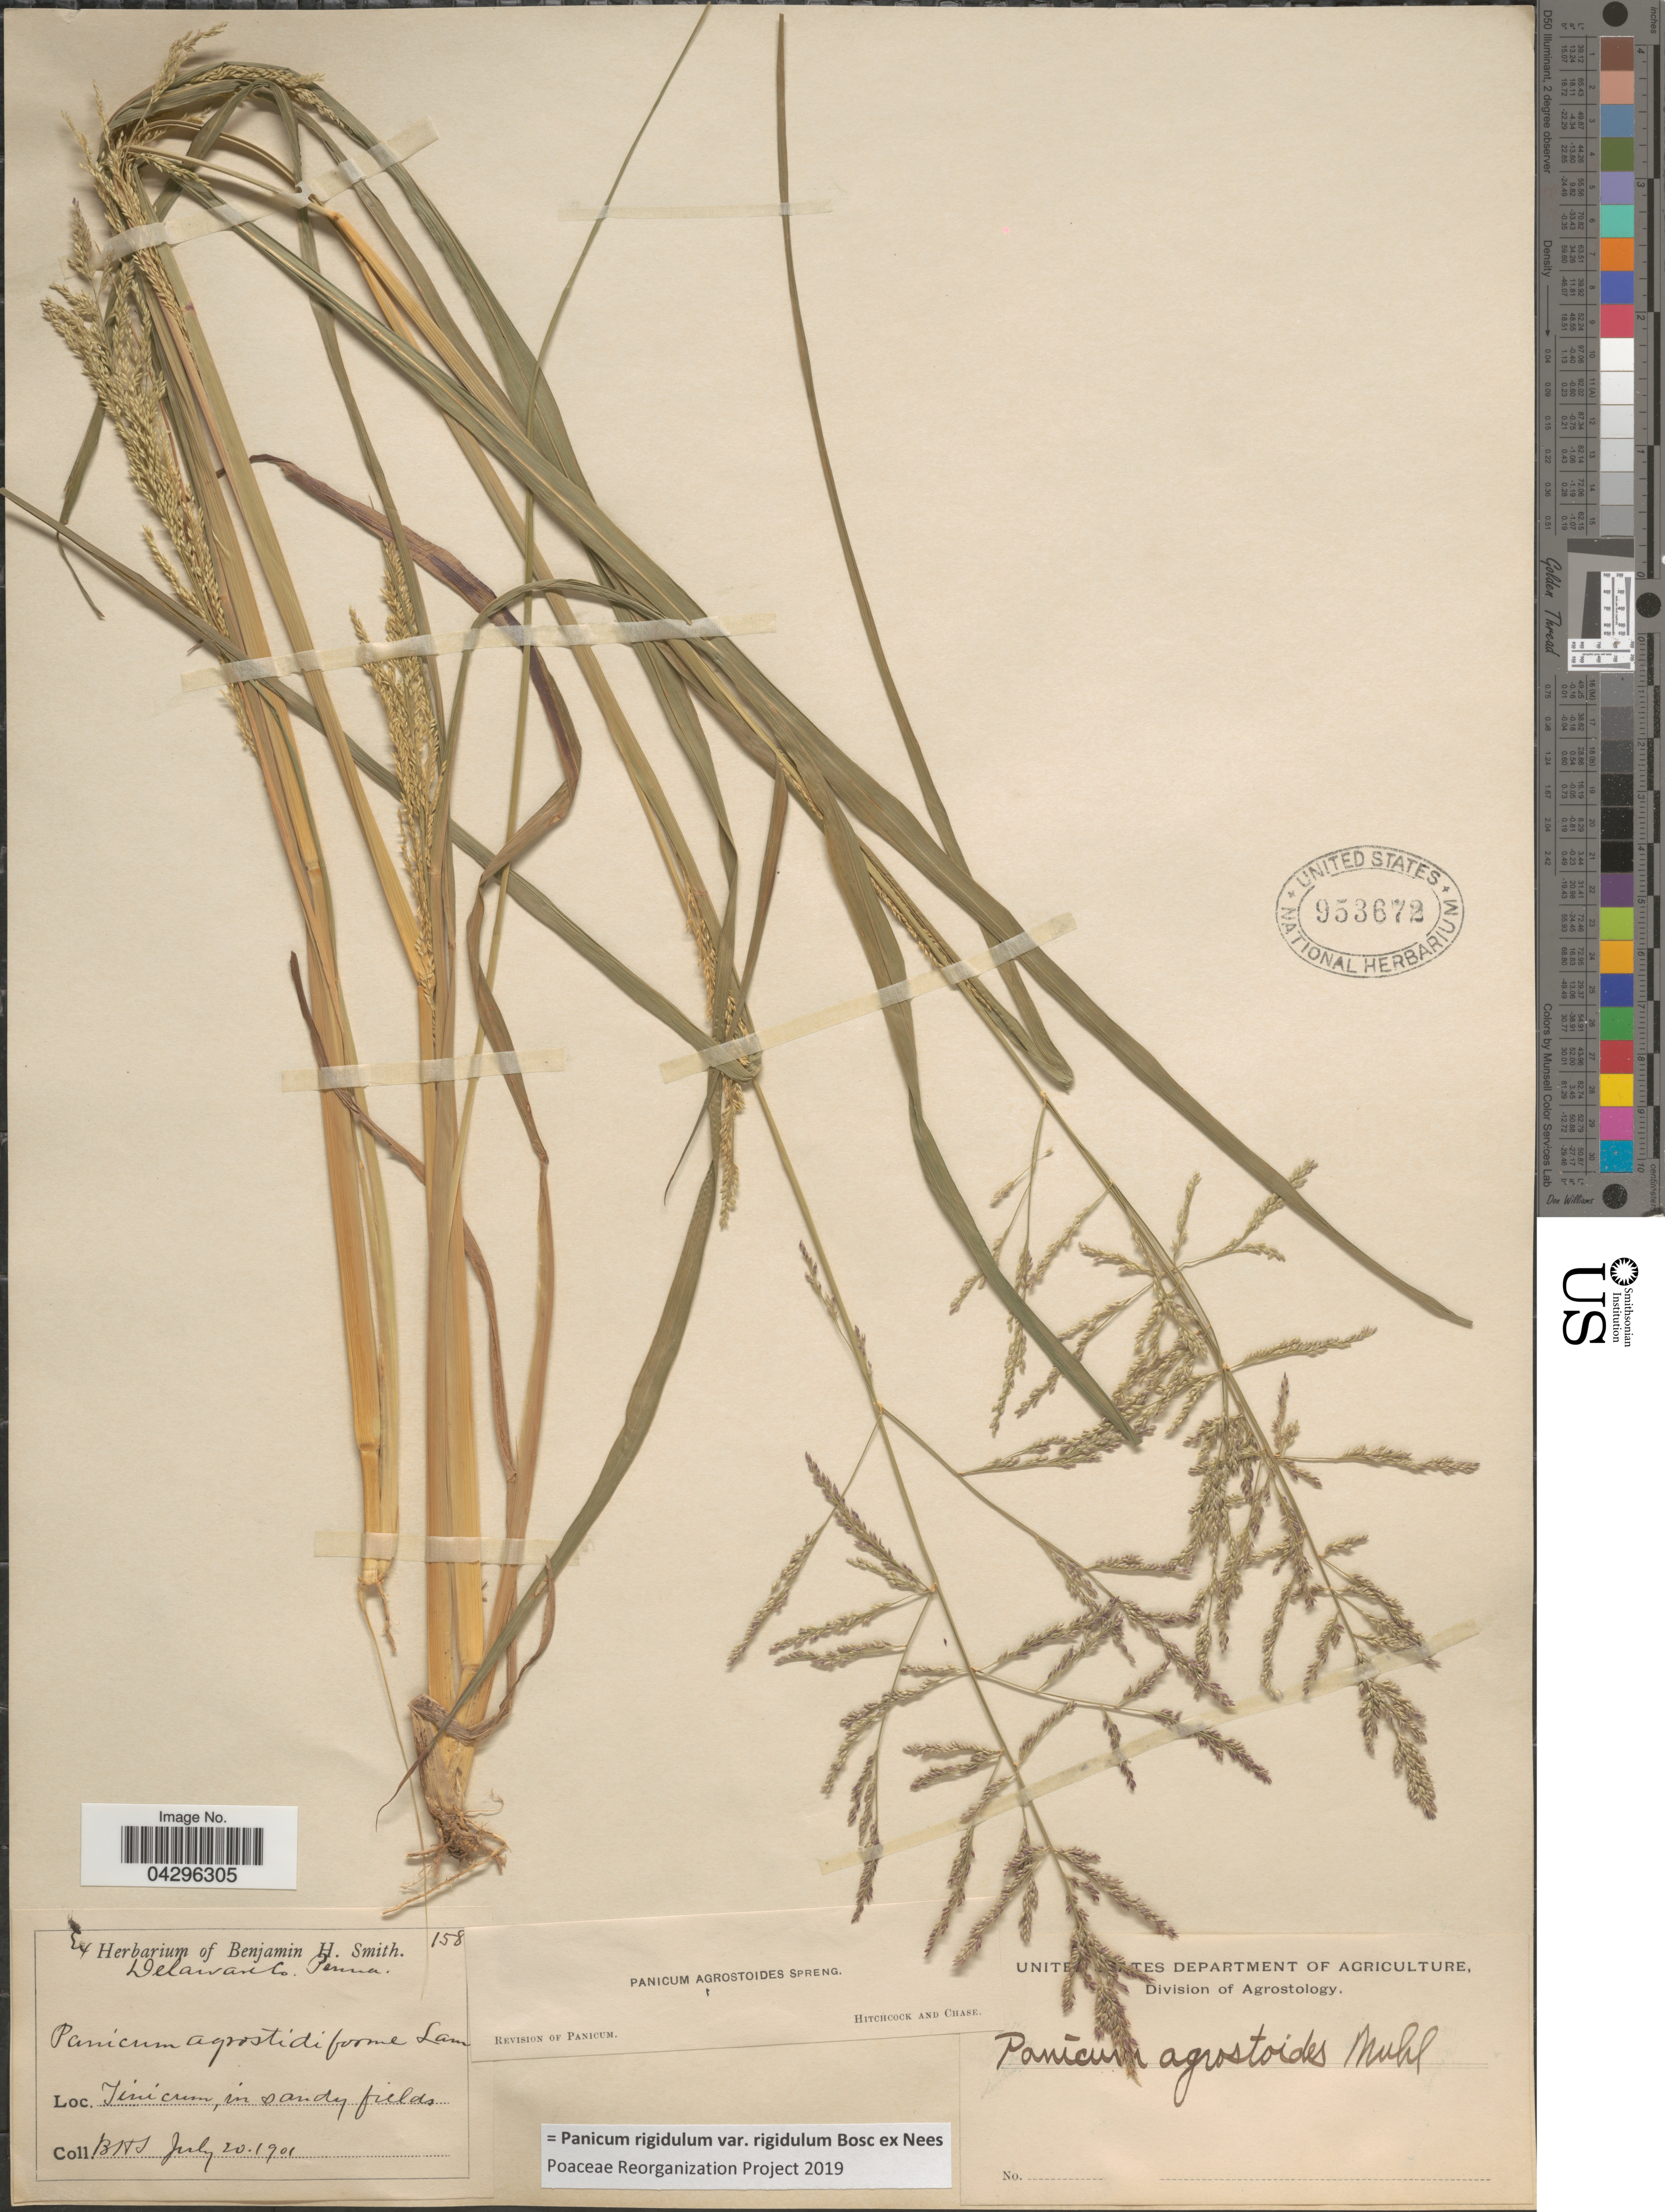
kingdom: Plantae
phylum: Tracheophyta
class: Liliopsida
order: Poales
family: Poaceae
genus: Panicum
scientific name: Panicum rigidulum var. rigidulum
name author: Bosc ex Nees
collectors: B. H. Smith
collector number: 158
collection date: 1901-07-20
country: United States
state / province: Pennsylvania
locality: Delaware Co.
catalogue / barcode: US 953672